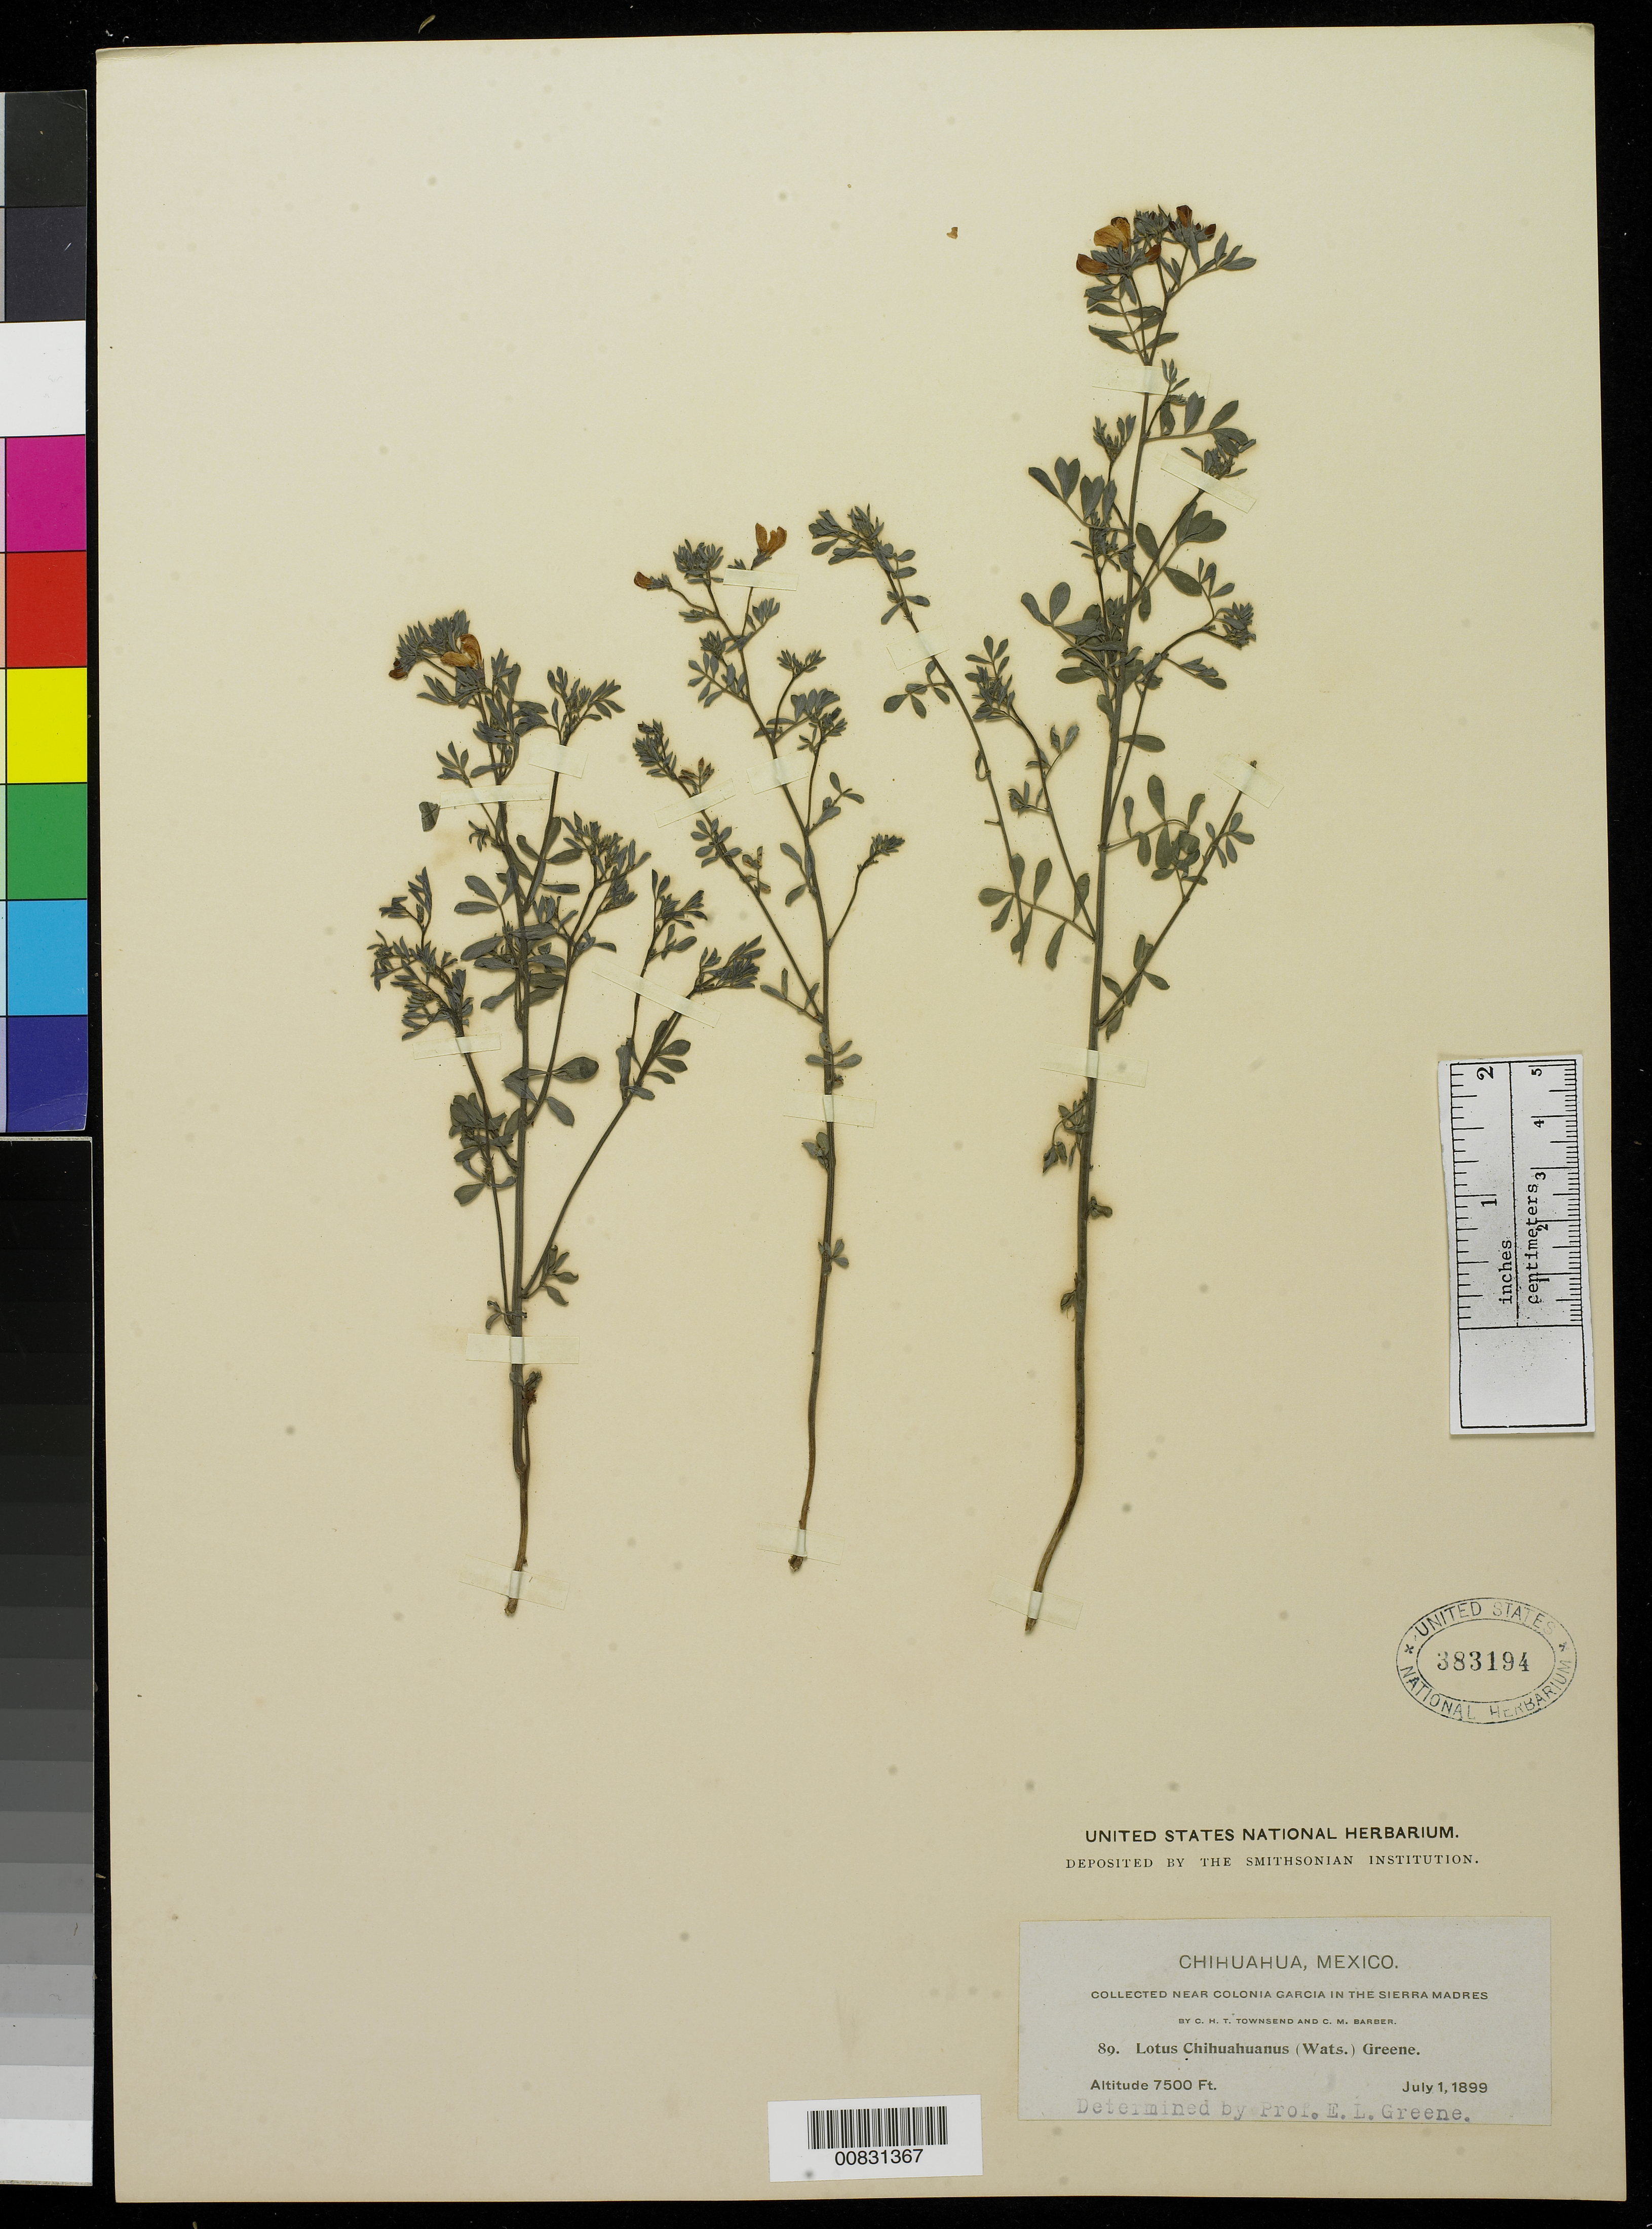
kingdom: Plantae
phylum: Tracheophyta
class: Magnoliopsida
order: Fabales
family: Fabaceae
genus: Lotus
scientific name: Lotus chihuahuanus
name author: (S. Watson) Greene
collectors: C. H. T. Townsend & C. Barber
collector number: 89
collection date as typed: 01 Jul 1899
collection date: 1899-07-01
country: Mexico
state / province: Chihuahua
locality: Near Colonia García in the Sierra Madre.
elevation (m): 2286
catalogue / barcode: US 383194